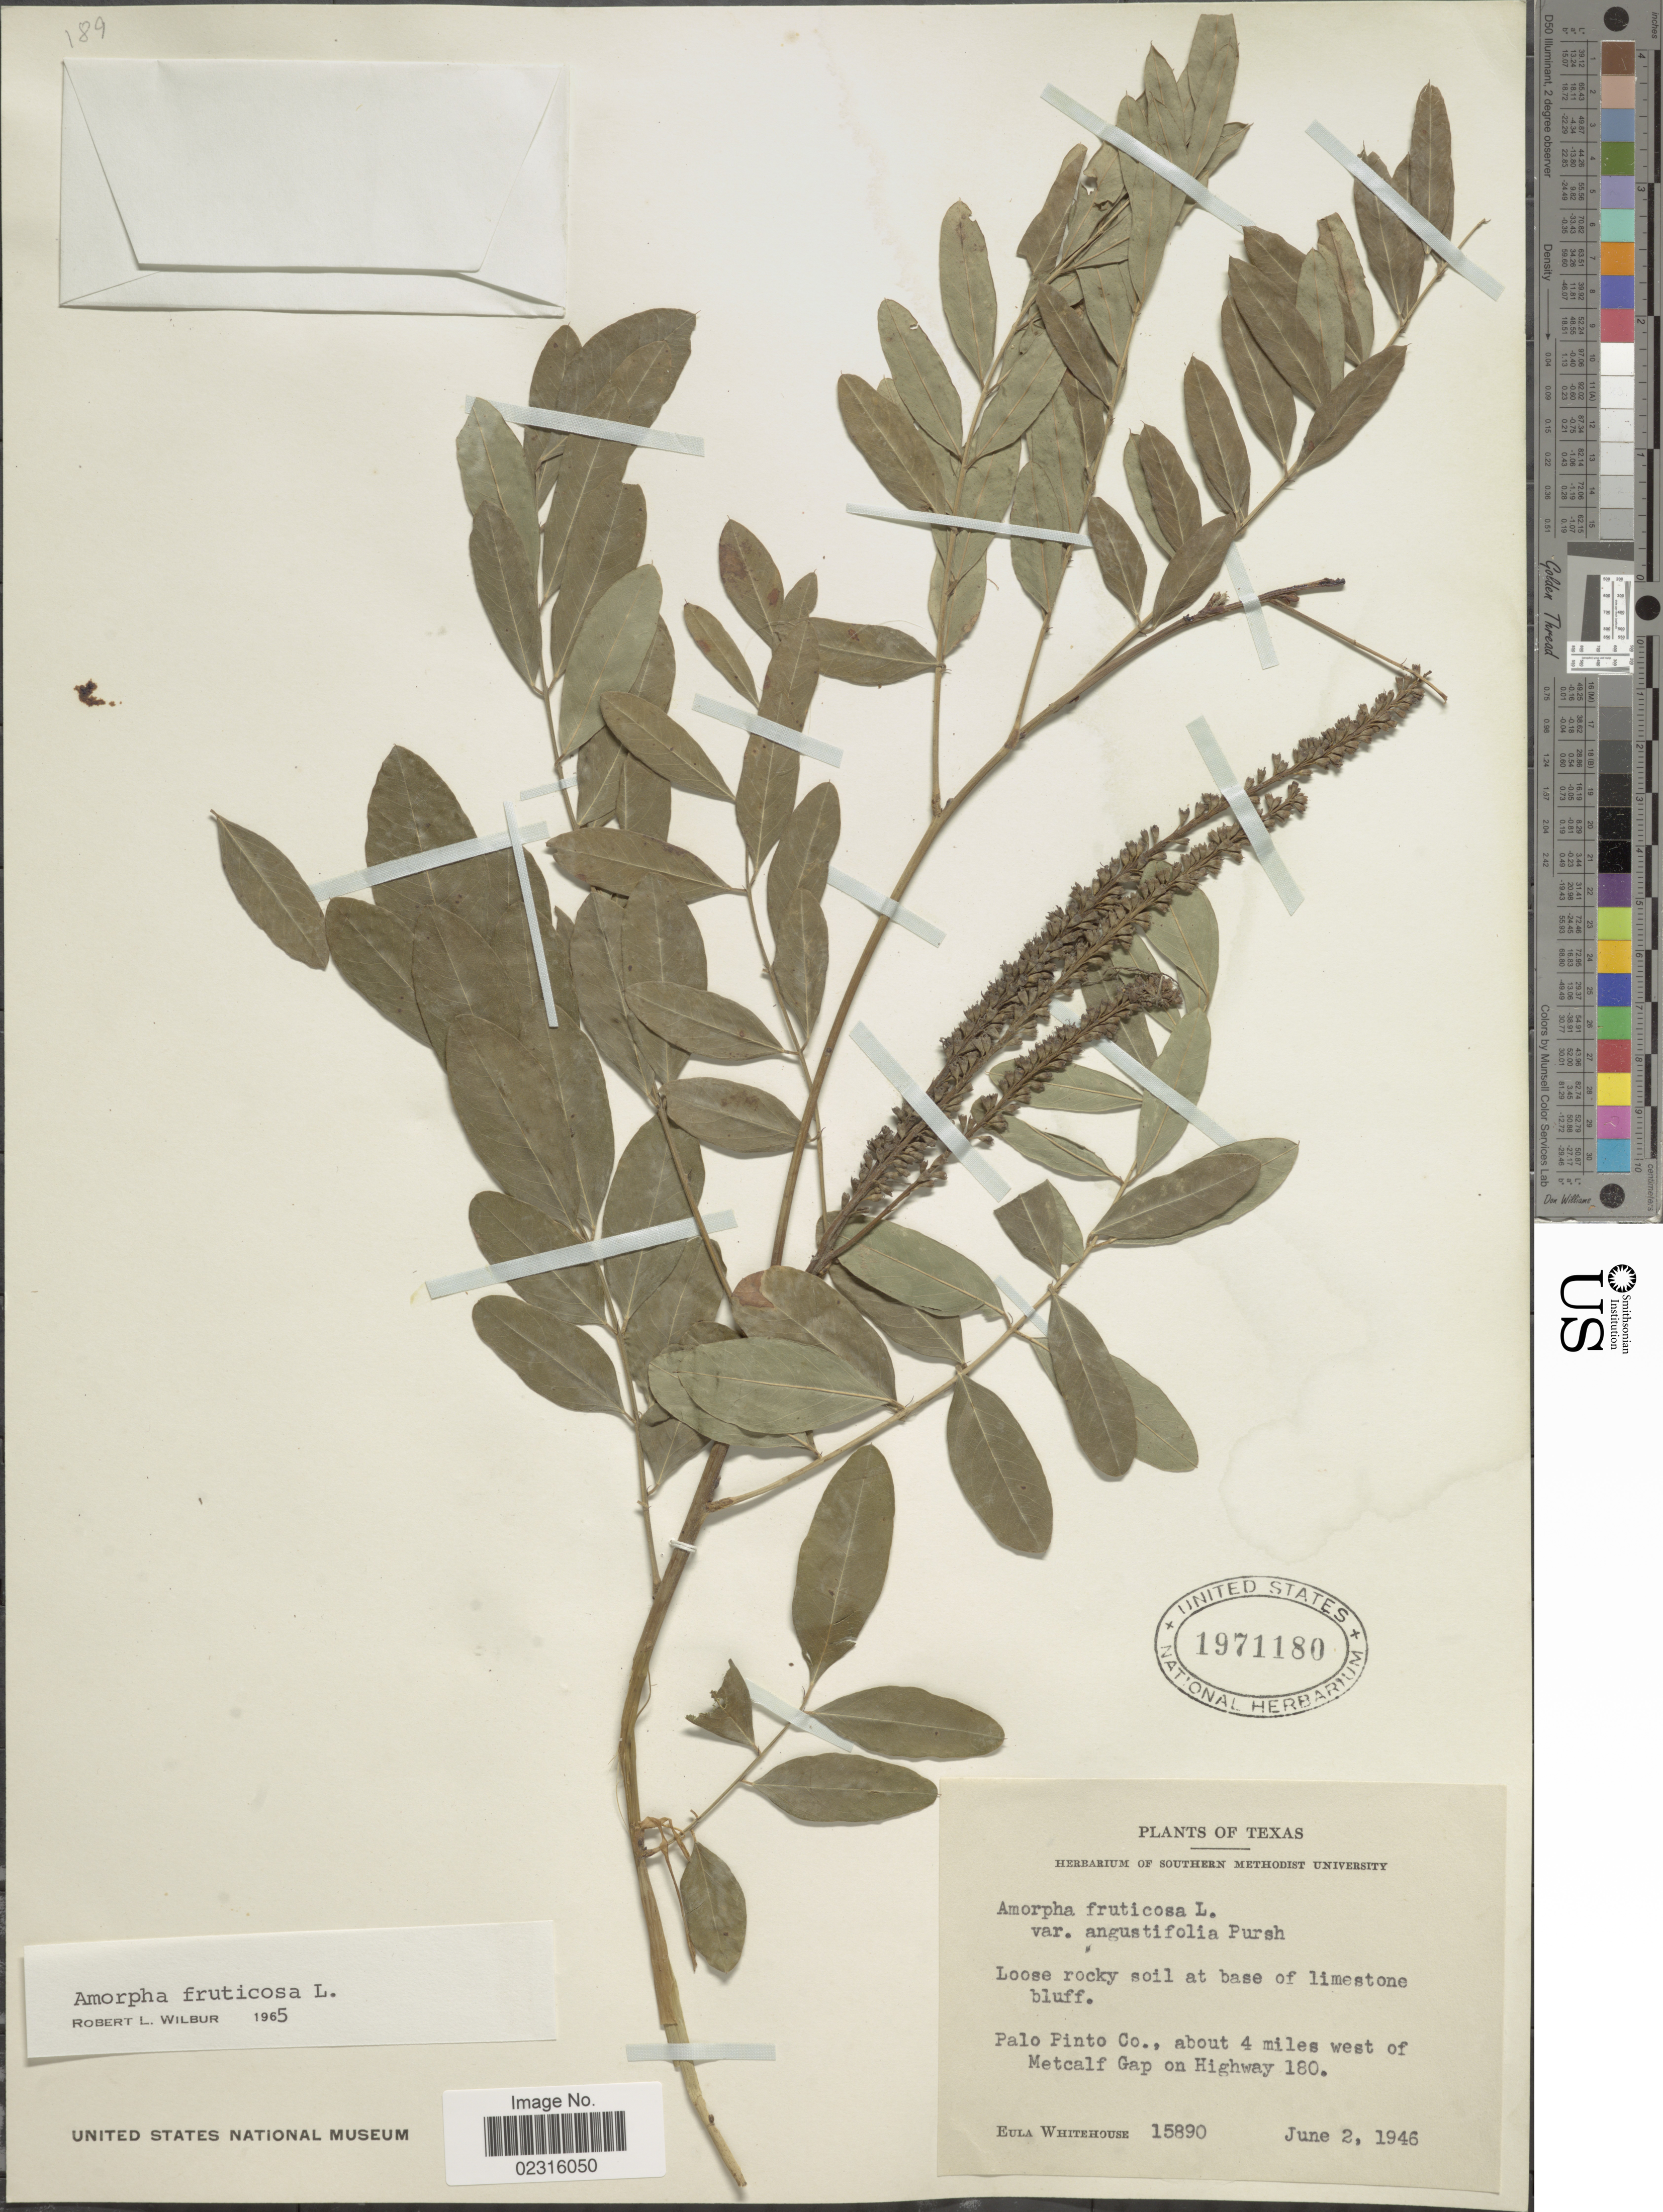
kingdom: Plantae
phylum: Tracheophyta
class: Magnoliopsida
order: Fabales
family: Fabaceae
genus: Amorpha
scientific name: Amorpha fruticosa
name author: L.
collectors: E. Whitehouse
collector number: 15890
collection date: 1946-06-02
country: United States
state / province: Texas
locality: Palo PintoCo., about 4 miles west of Metcalf Gap on Highway 180.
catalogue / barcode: US 1971180